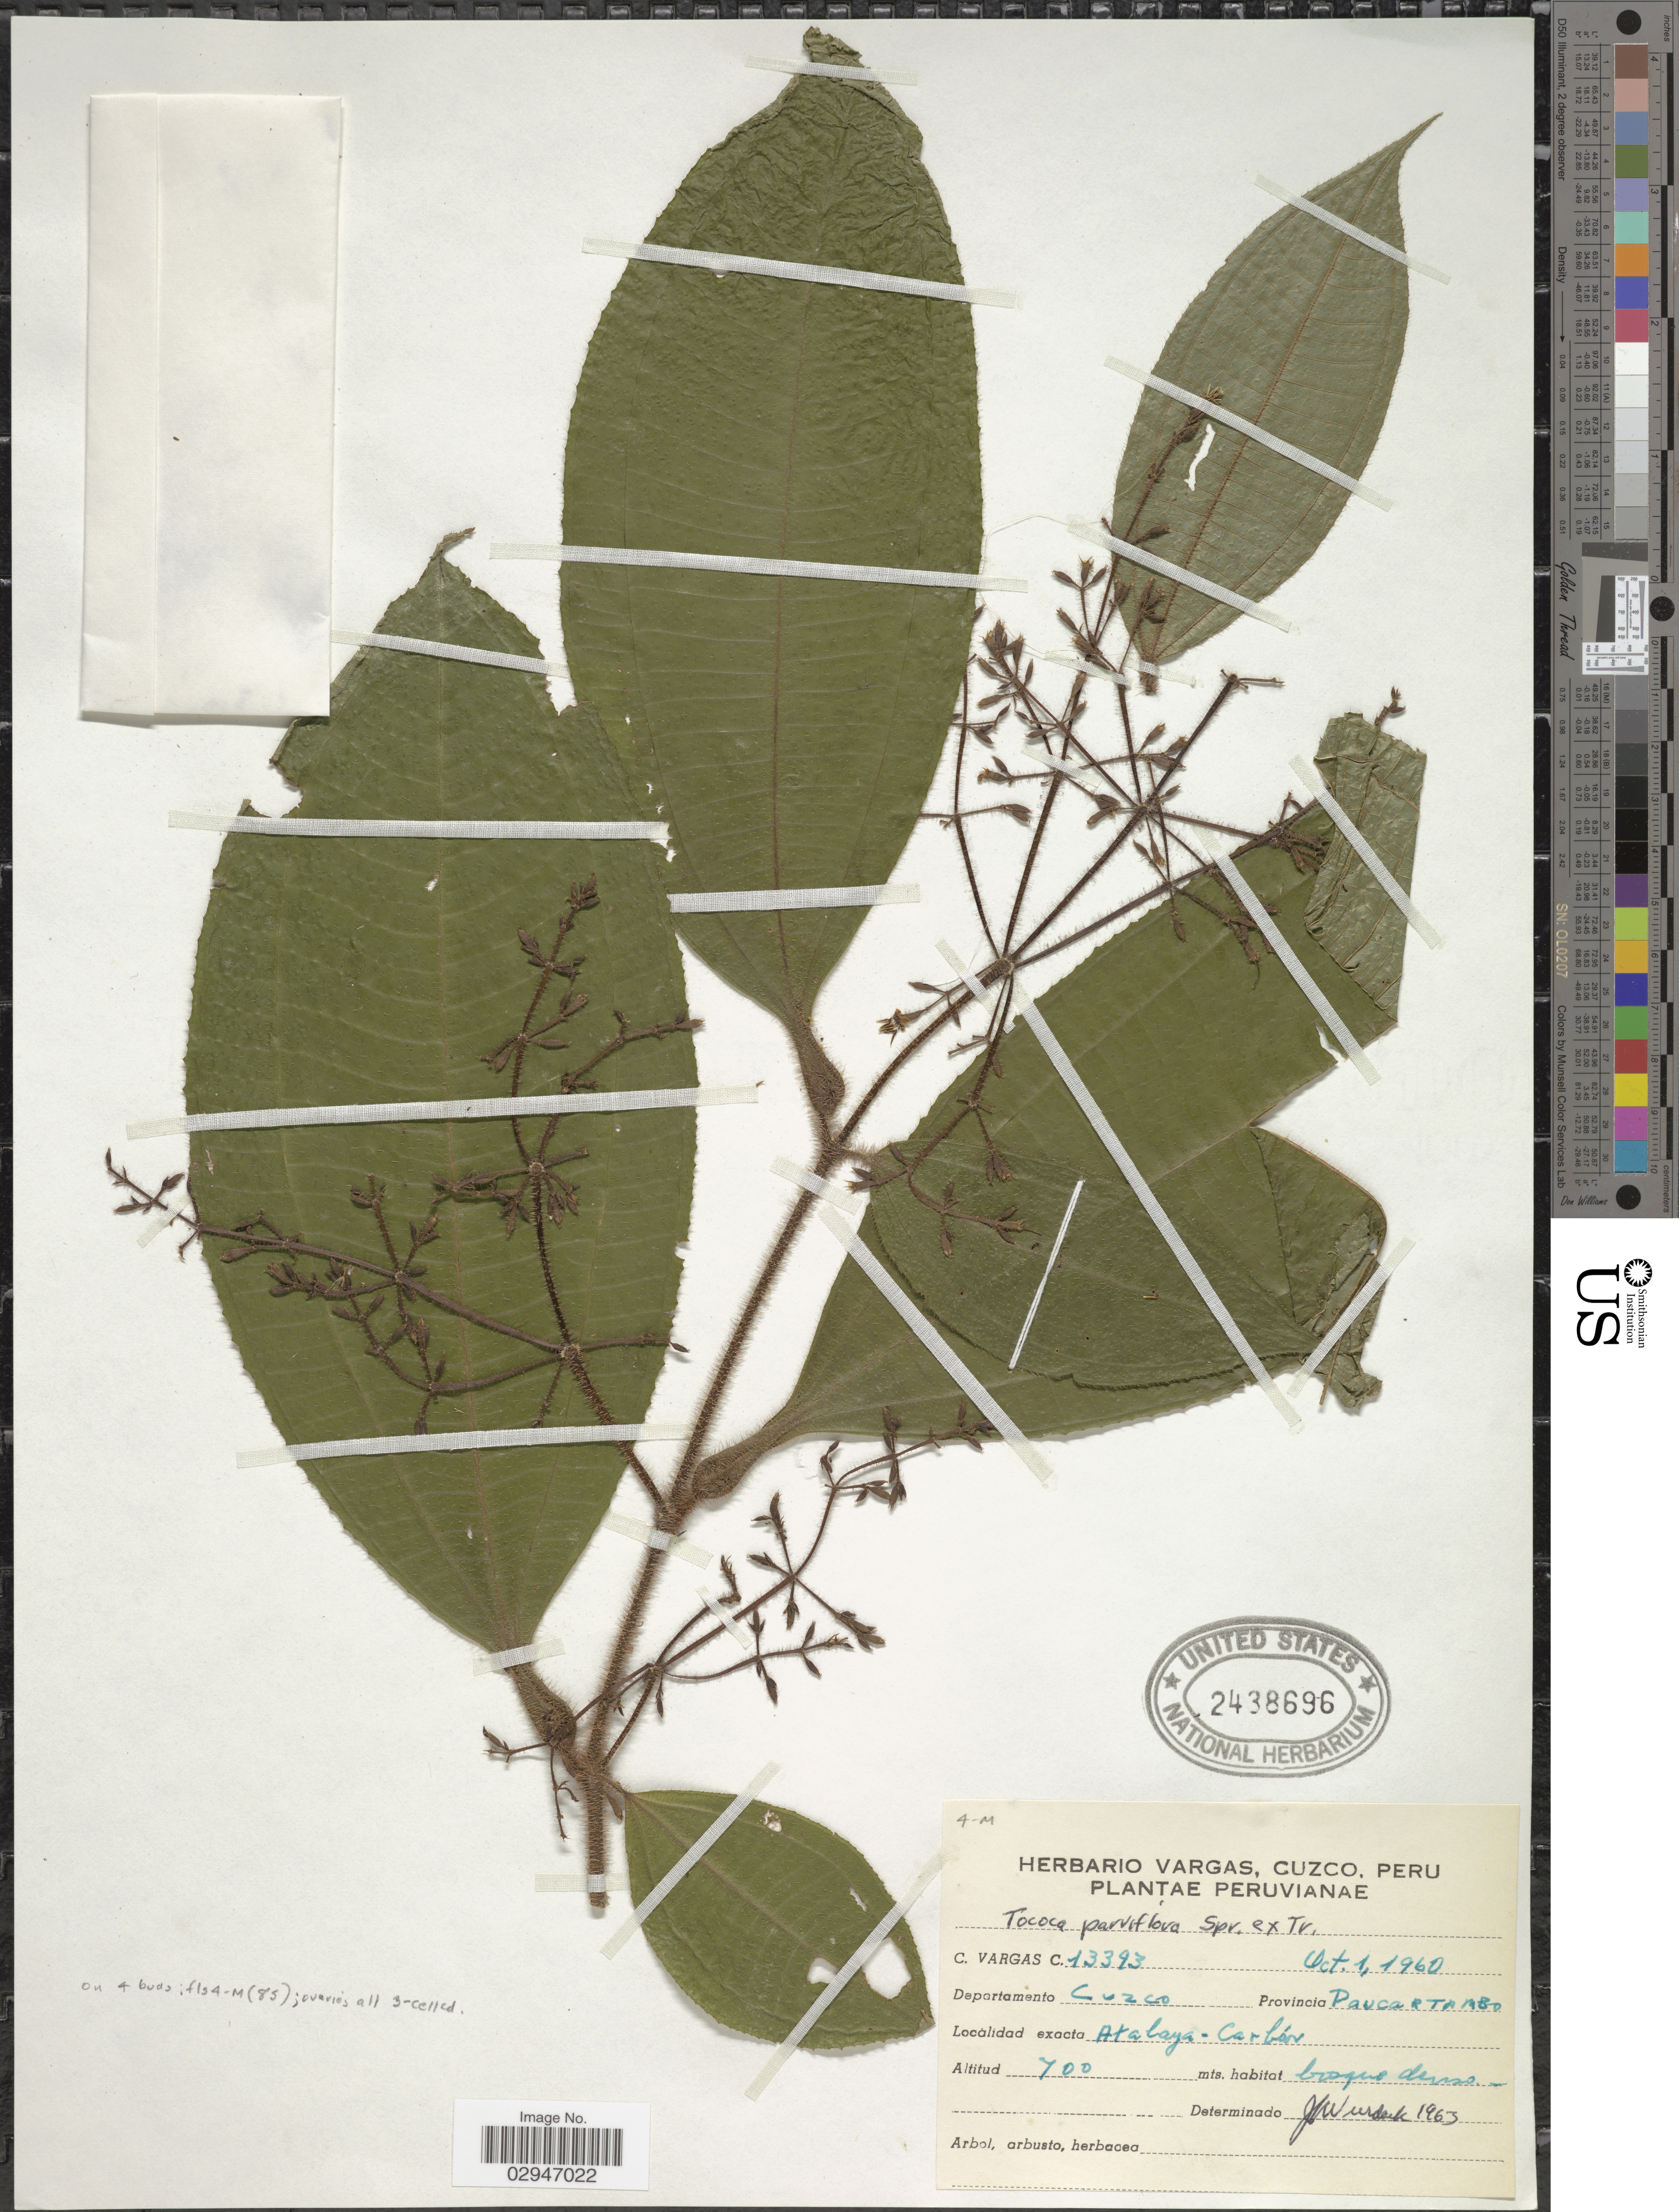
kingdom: Plantae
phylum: Tracheophyta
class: Magnoliopsida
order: Myrtales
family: Melastomataceae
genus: Tococa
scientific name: Tococa parviflora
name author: Spruce ex Triana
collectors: C. Vargas Calderón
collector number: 13393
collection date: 1960-10-01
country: Peru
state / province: Cusco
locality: Departamento Cuzco. Provincia Paucartambo. Atalaya-Carbón.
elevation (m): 700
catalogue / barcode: US 2438696